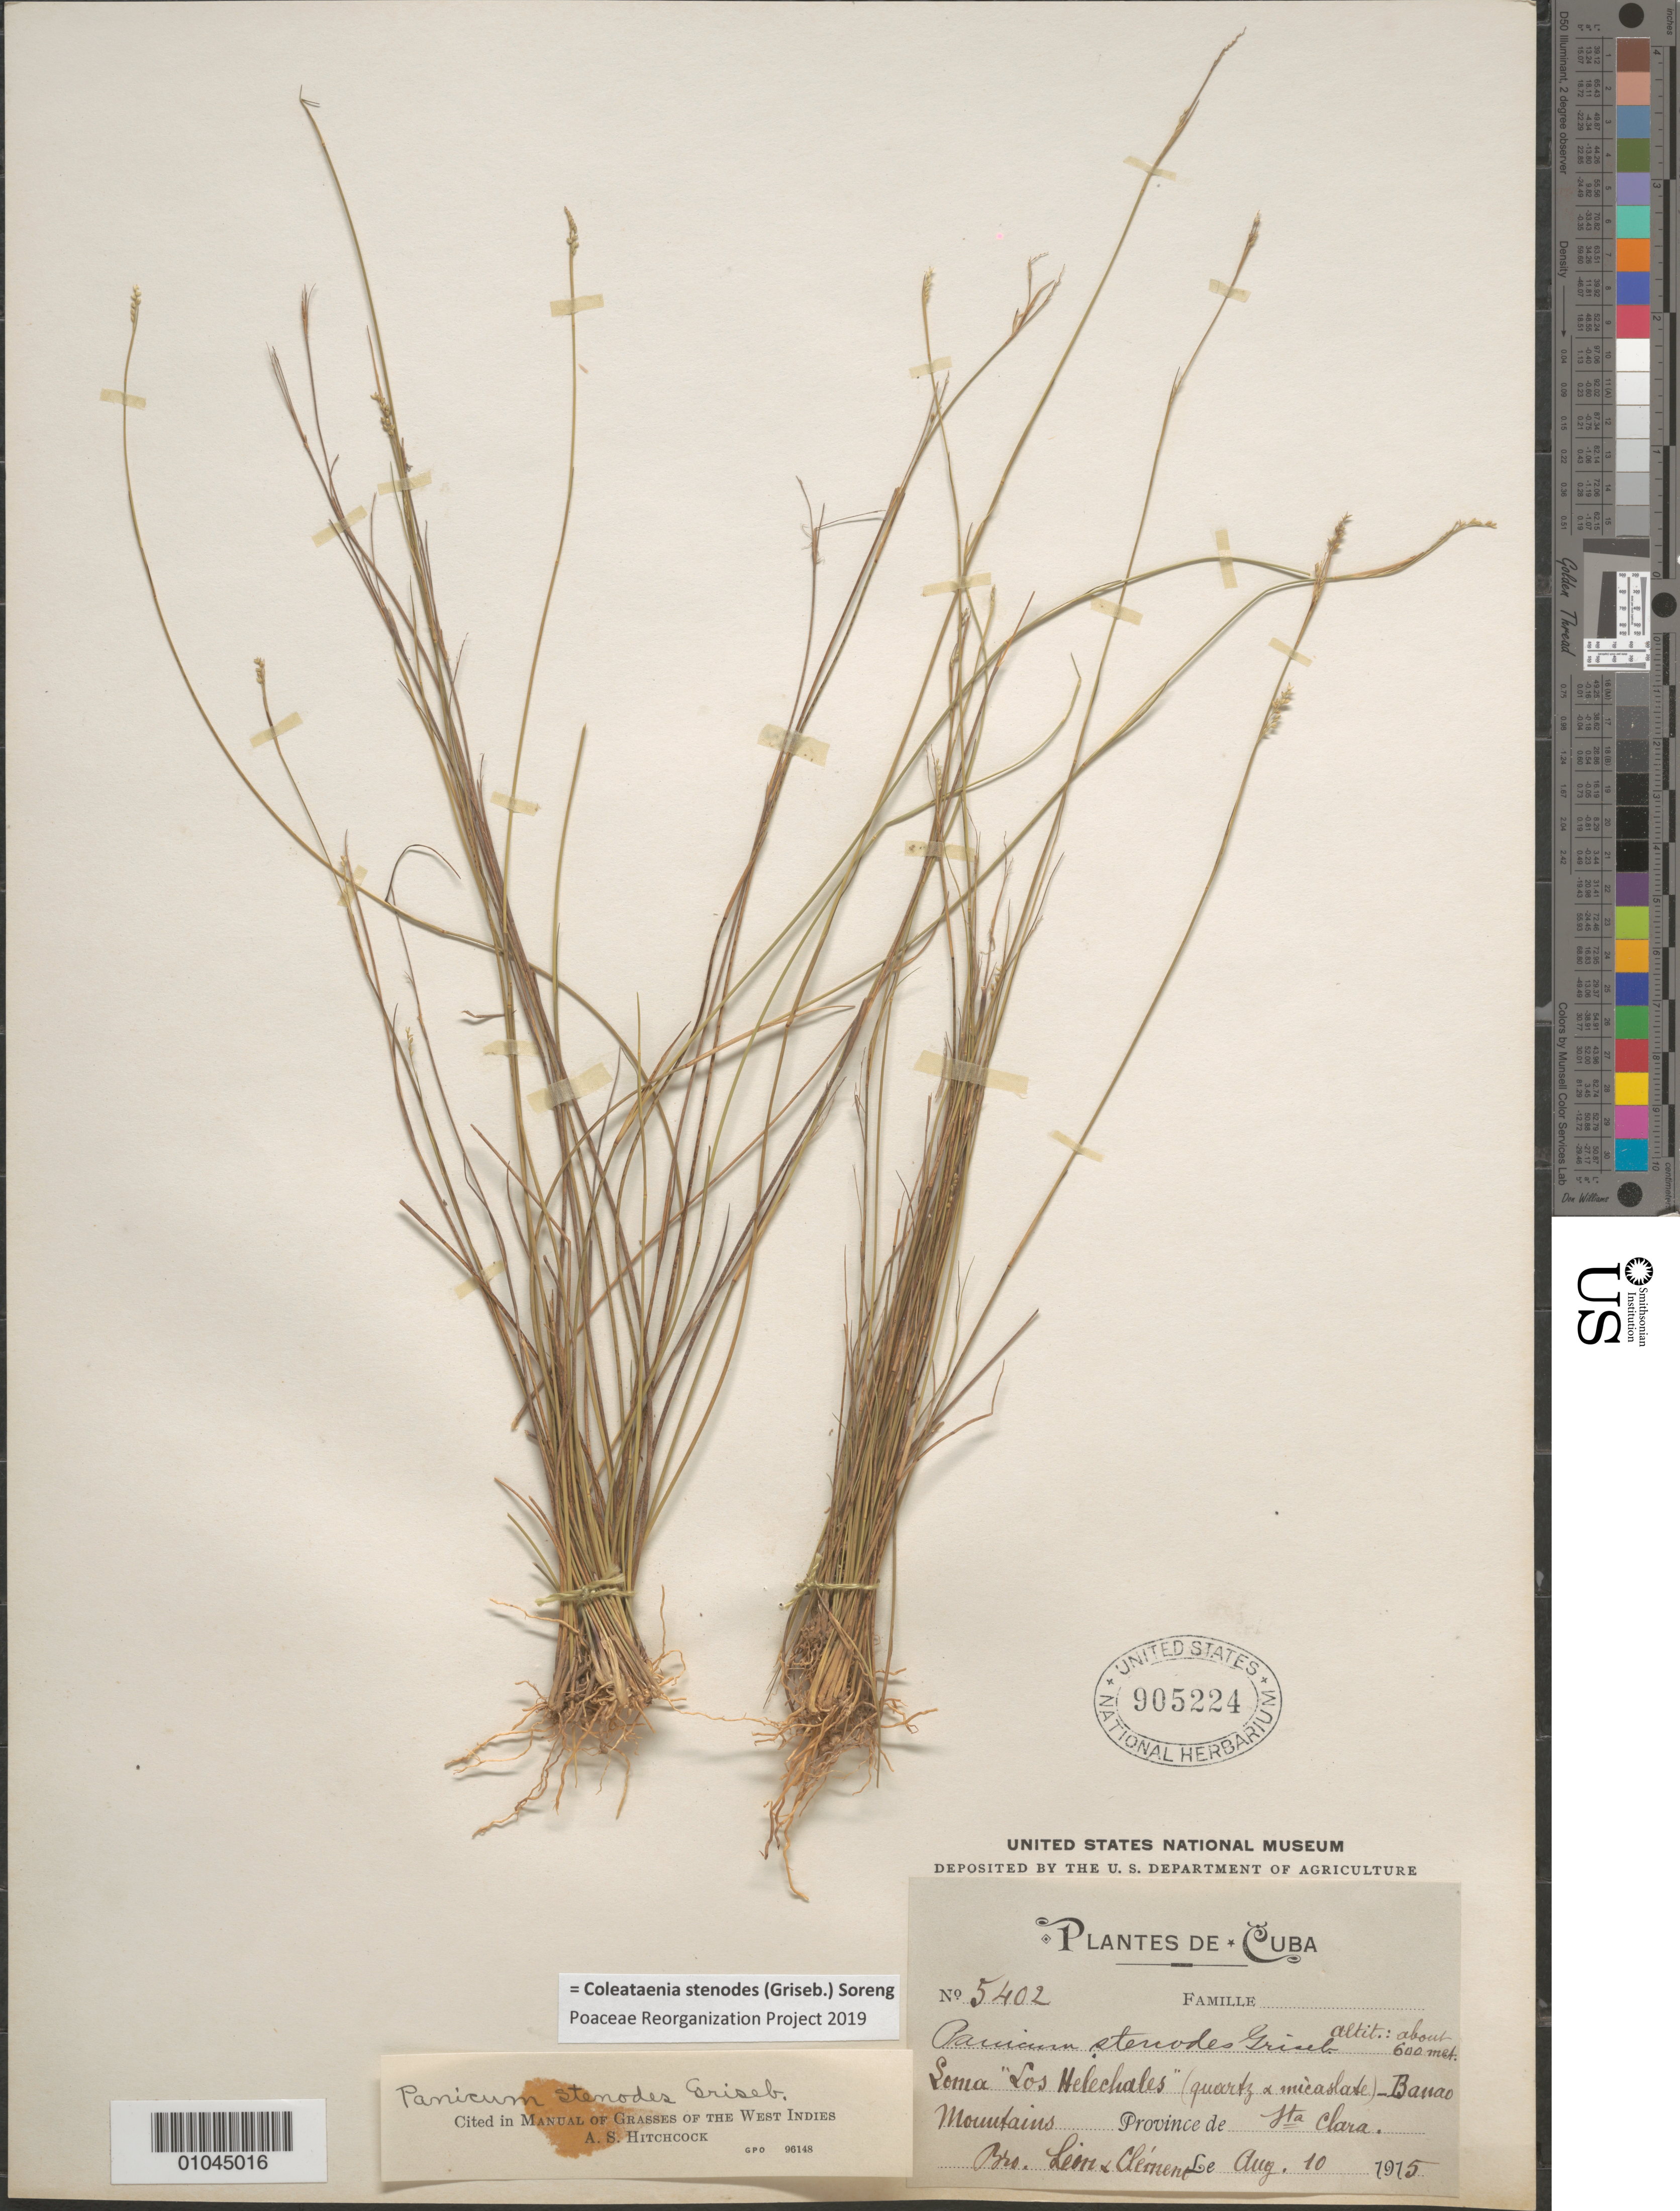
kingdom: Plantae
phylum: Tracheophyta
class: Liliopsida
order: Poales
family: Poaceae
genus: Panicum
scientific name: Panicum stenodes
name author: Griseb.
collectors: Bro. León & B. Clement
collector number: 5402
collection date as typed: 10 Aug 1915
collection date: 1915-08-10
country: Cuba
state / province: Villa Clara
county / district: Santa Clara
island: Cuba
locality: Loma "Los Helechales", Banao Mountains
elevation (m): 600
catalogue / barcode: US 905224